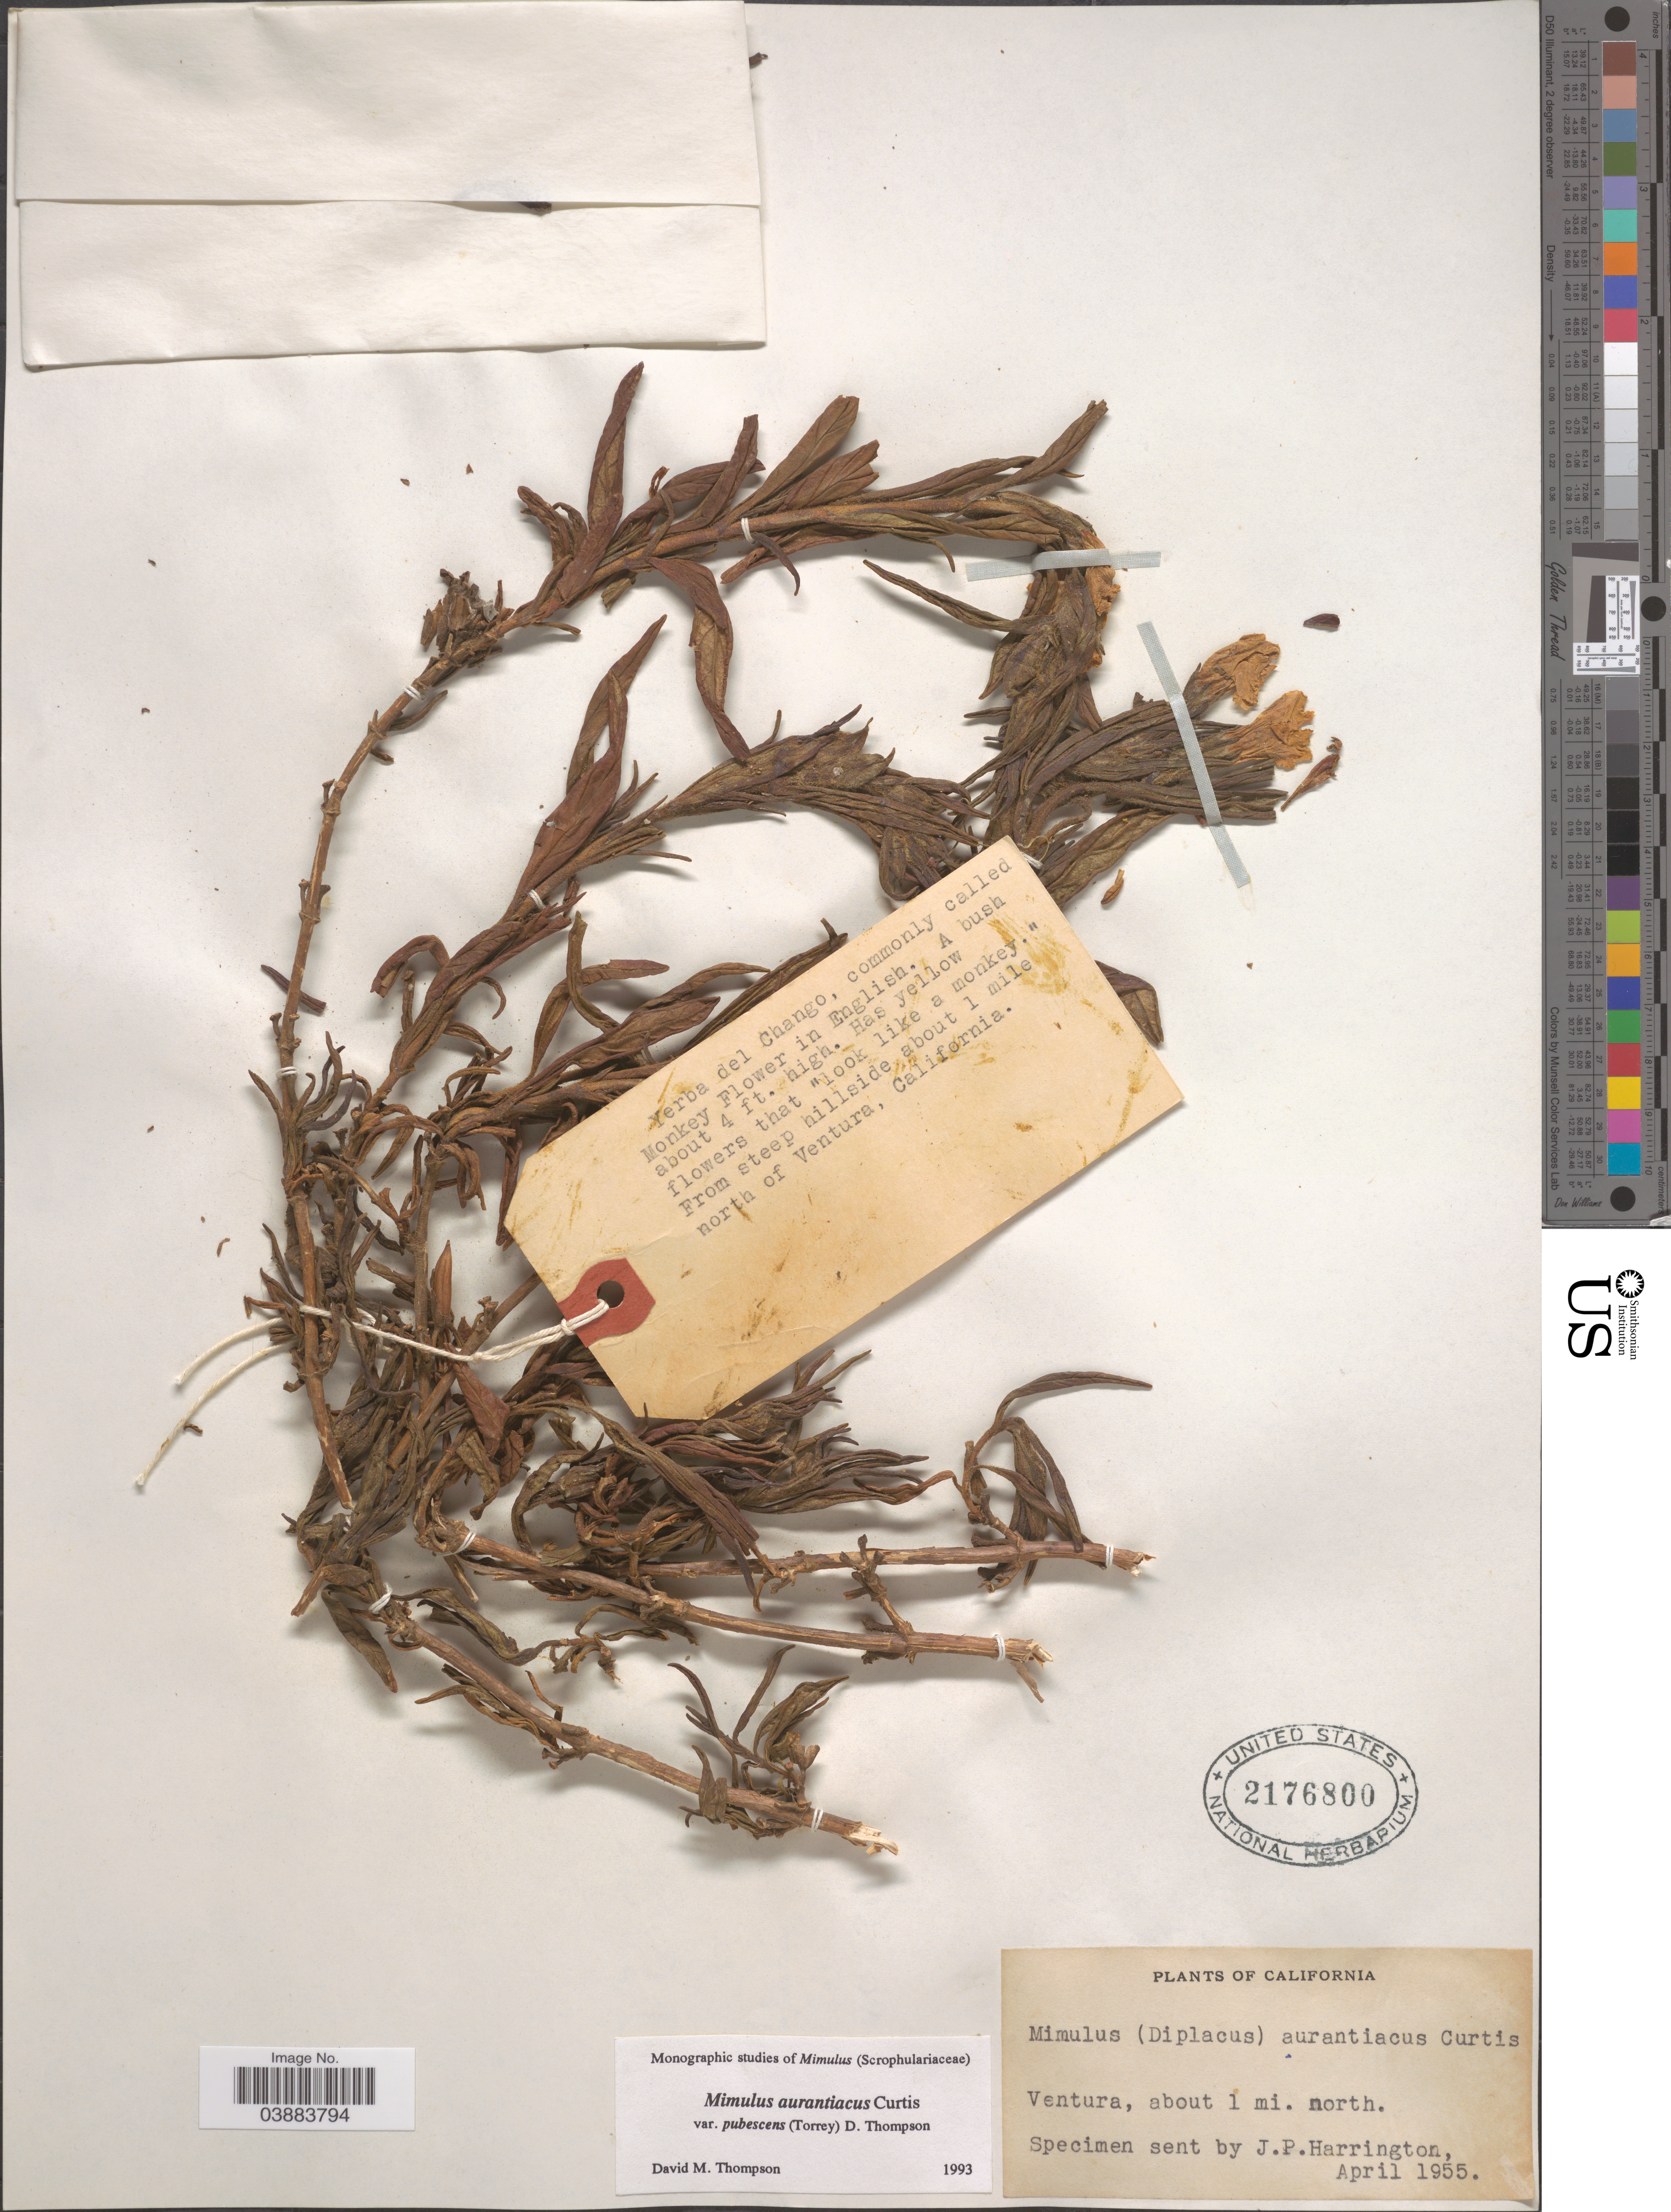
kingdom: Plantae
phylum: Tracheophyta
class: Magnoliopsida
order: Lamiales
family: Phrymaceae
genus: Diplacus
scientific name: Diplacus aurantiacus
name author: (Curtis) Jeps.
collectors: J. Harrington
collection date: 1955-04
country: United States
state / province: California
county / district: Ventura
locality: Ventura, about 1 mi. north.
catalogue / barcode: US 2176800